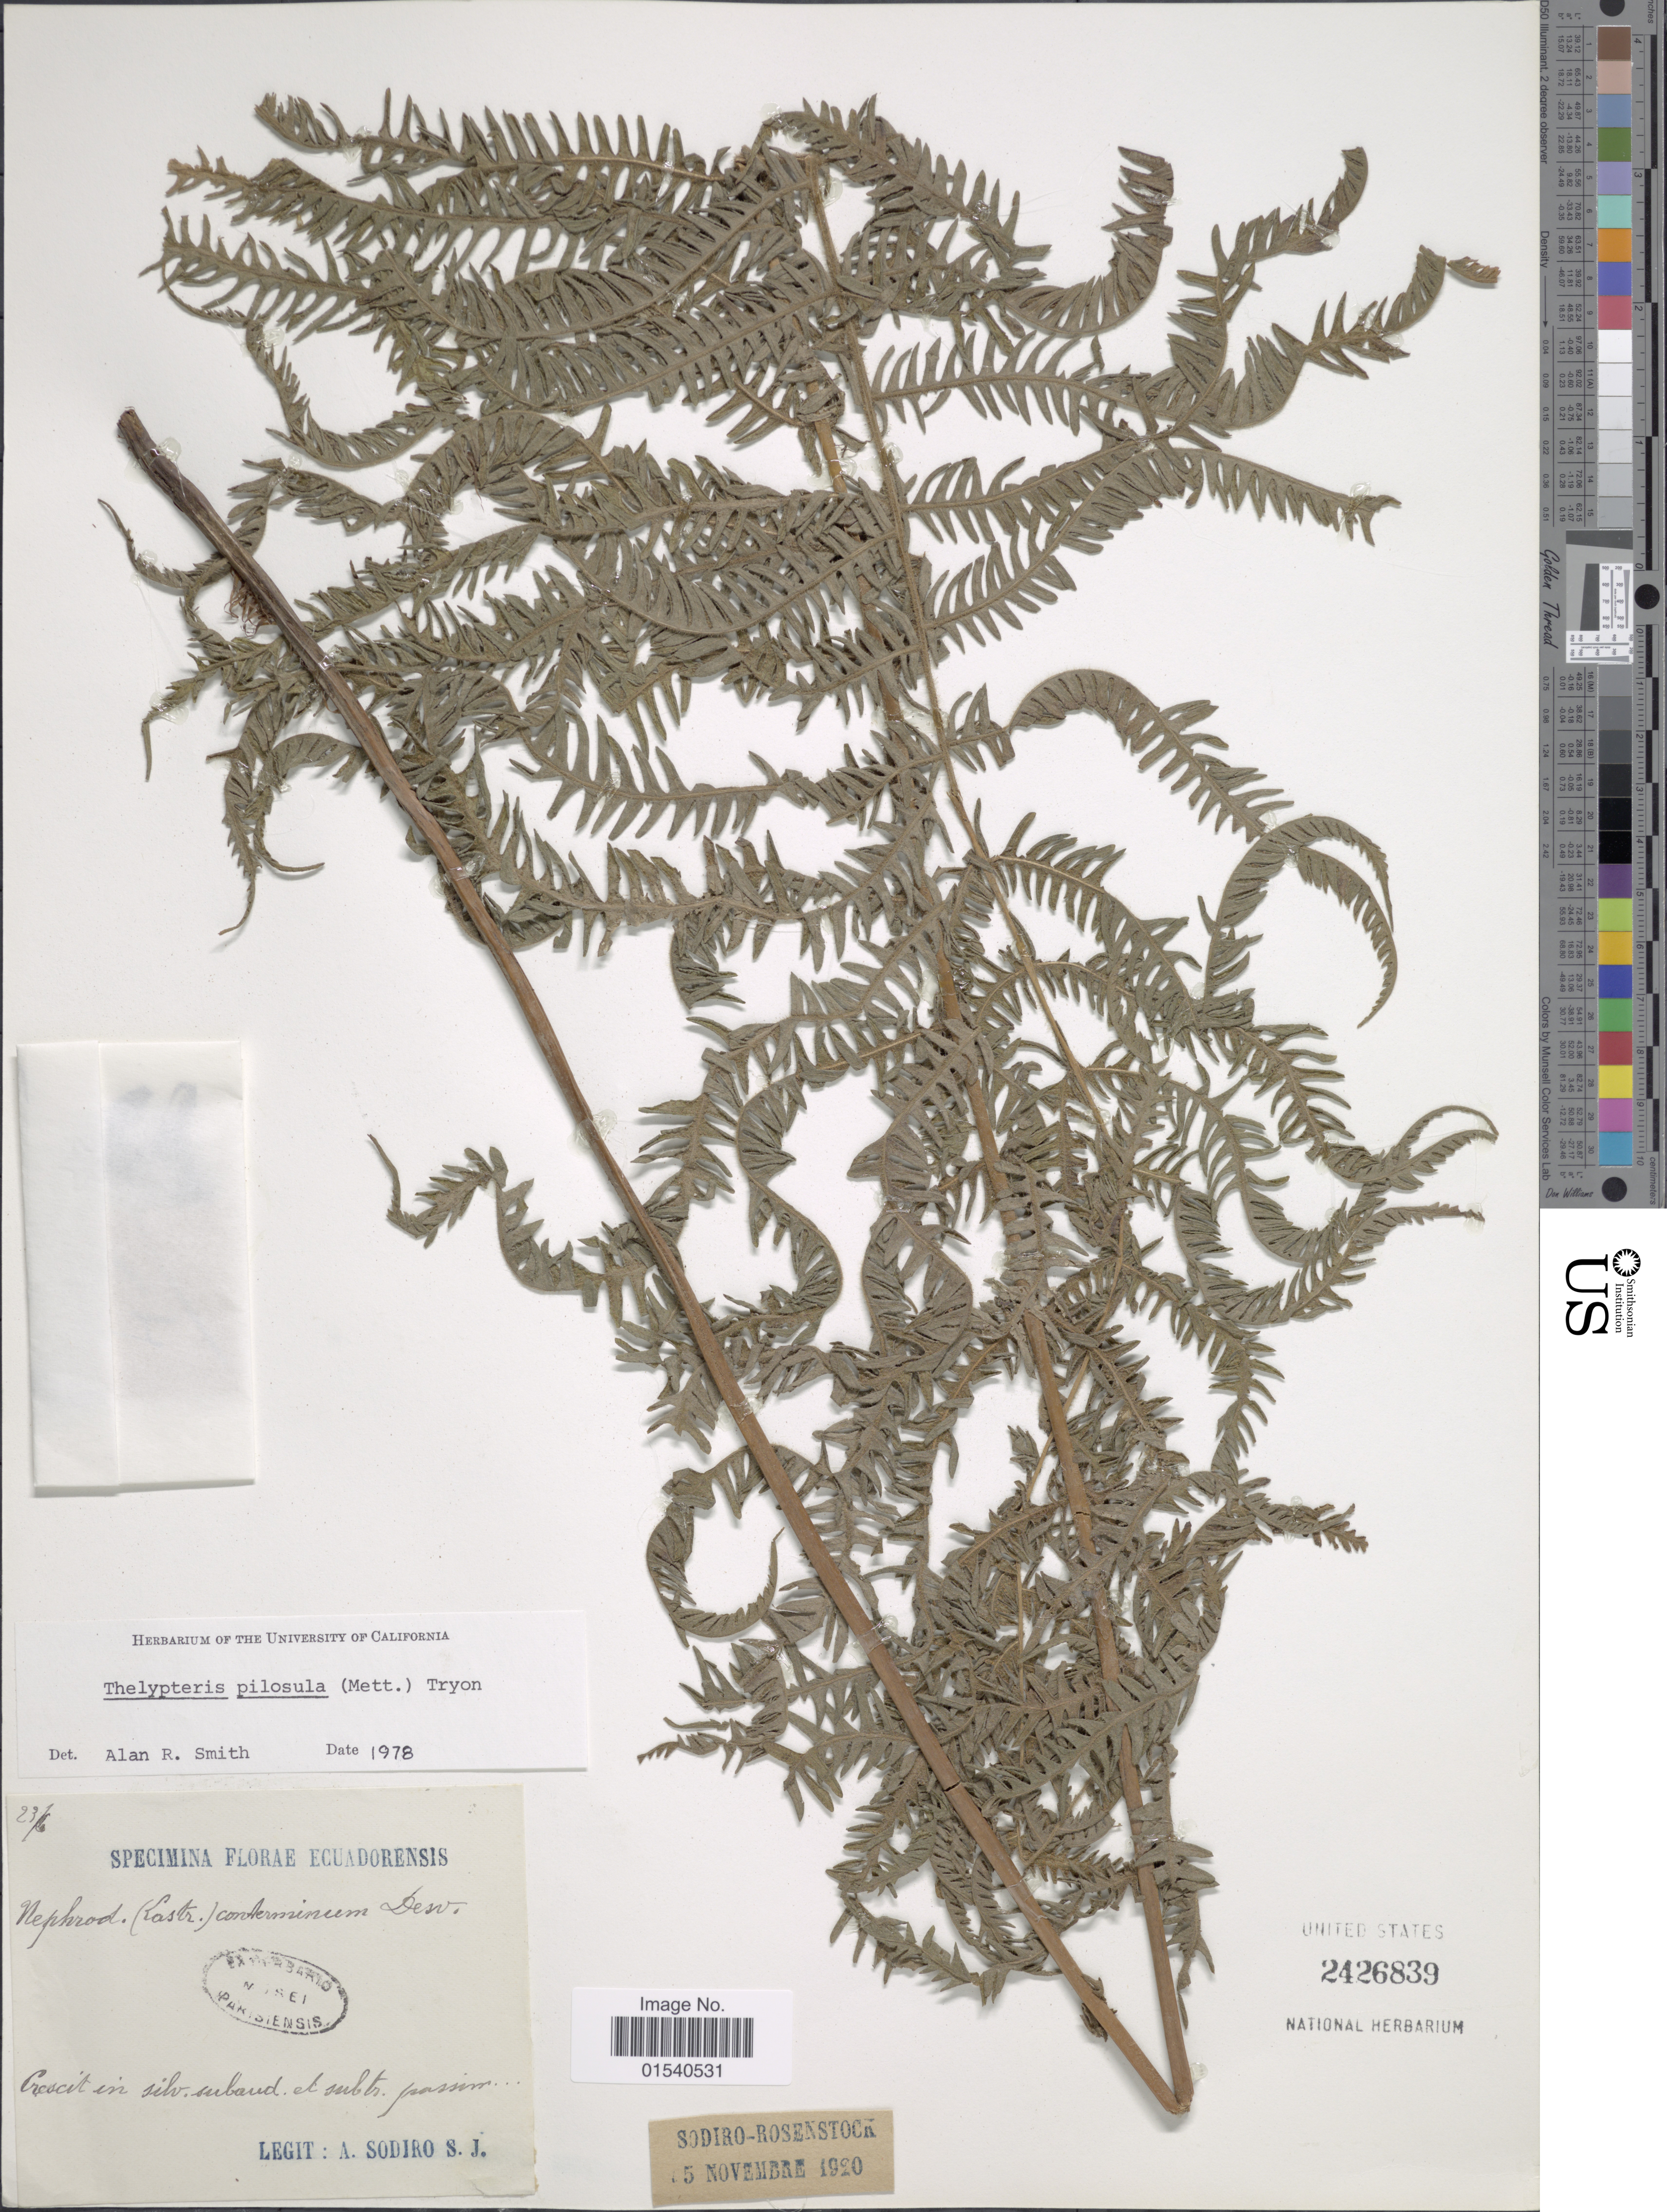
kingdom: Plantae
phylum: Tracheophyta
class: Polypodiopsida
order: Polypodiales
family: Thelypteridaceae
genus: Amauropelta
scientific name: Amauropelta pilosula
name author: (Klotzsch & H. Karst.) Á. Löve & D. Löve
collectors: A. Sodiro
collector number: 23/6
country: Ecuador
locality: Crescit in silv. suband. et subtr. passim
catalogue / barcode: US 2426839